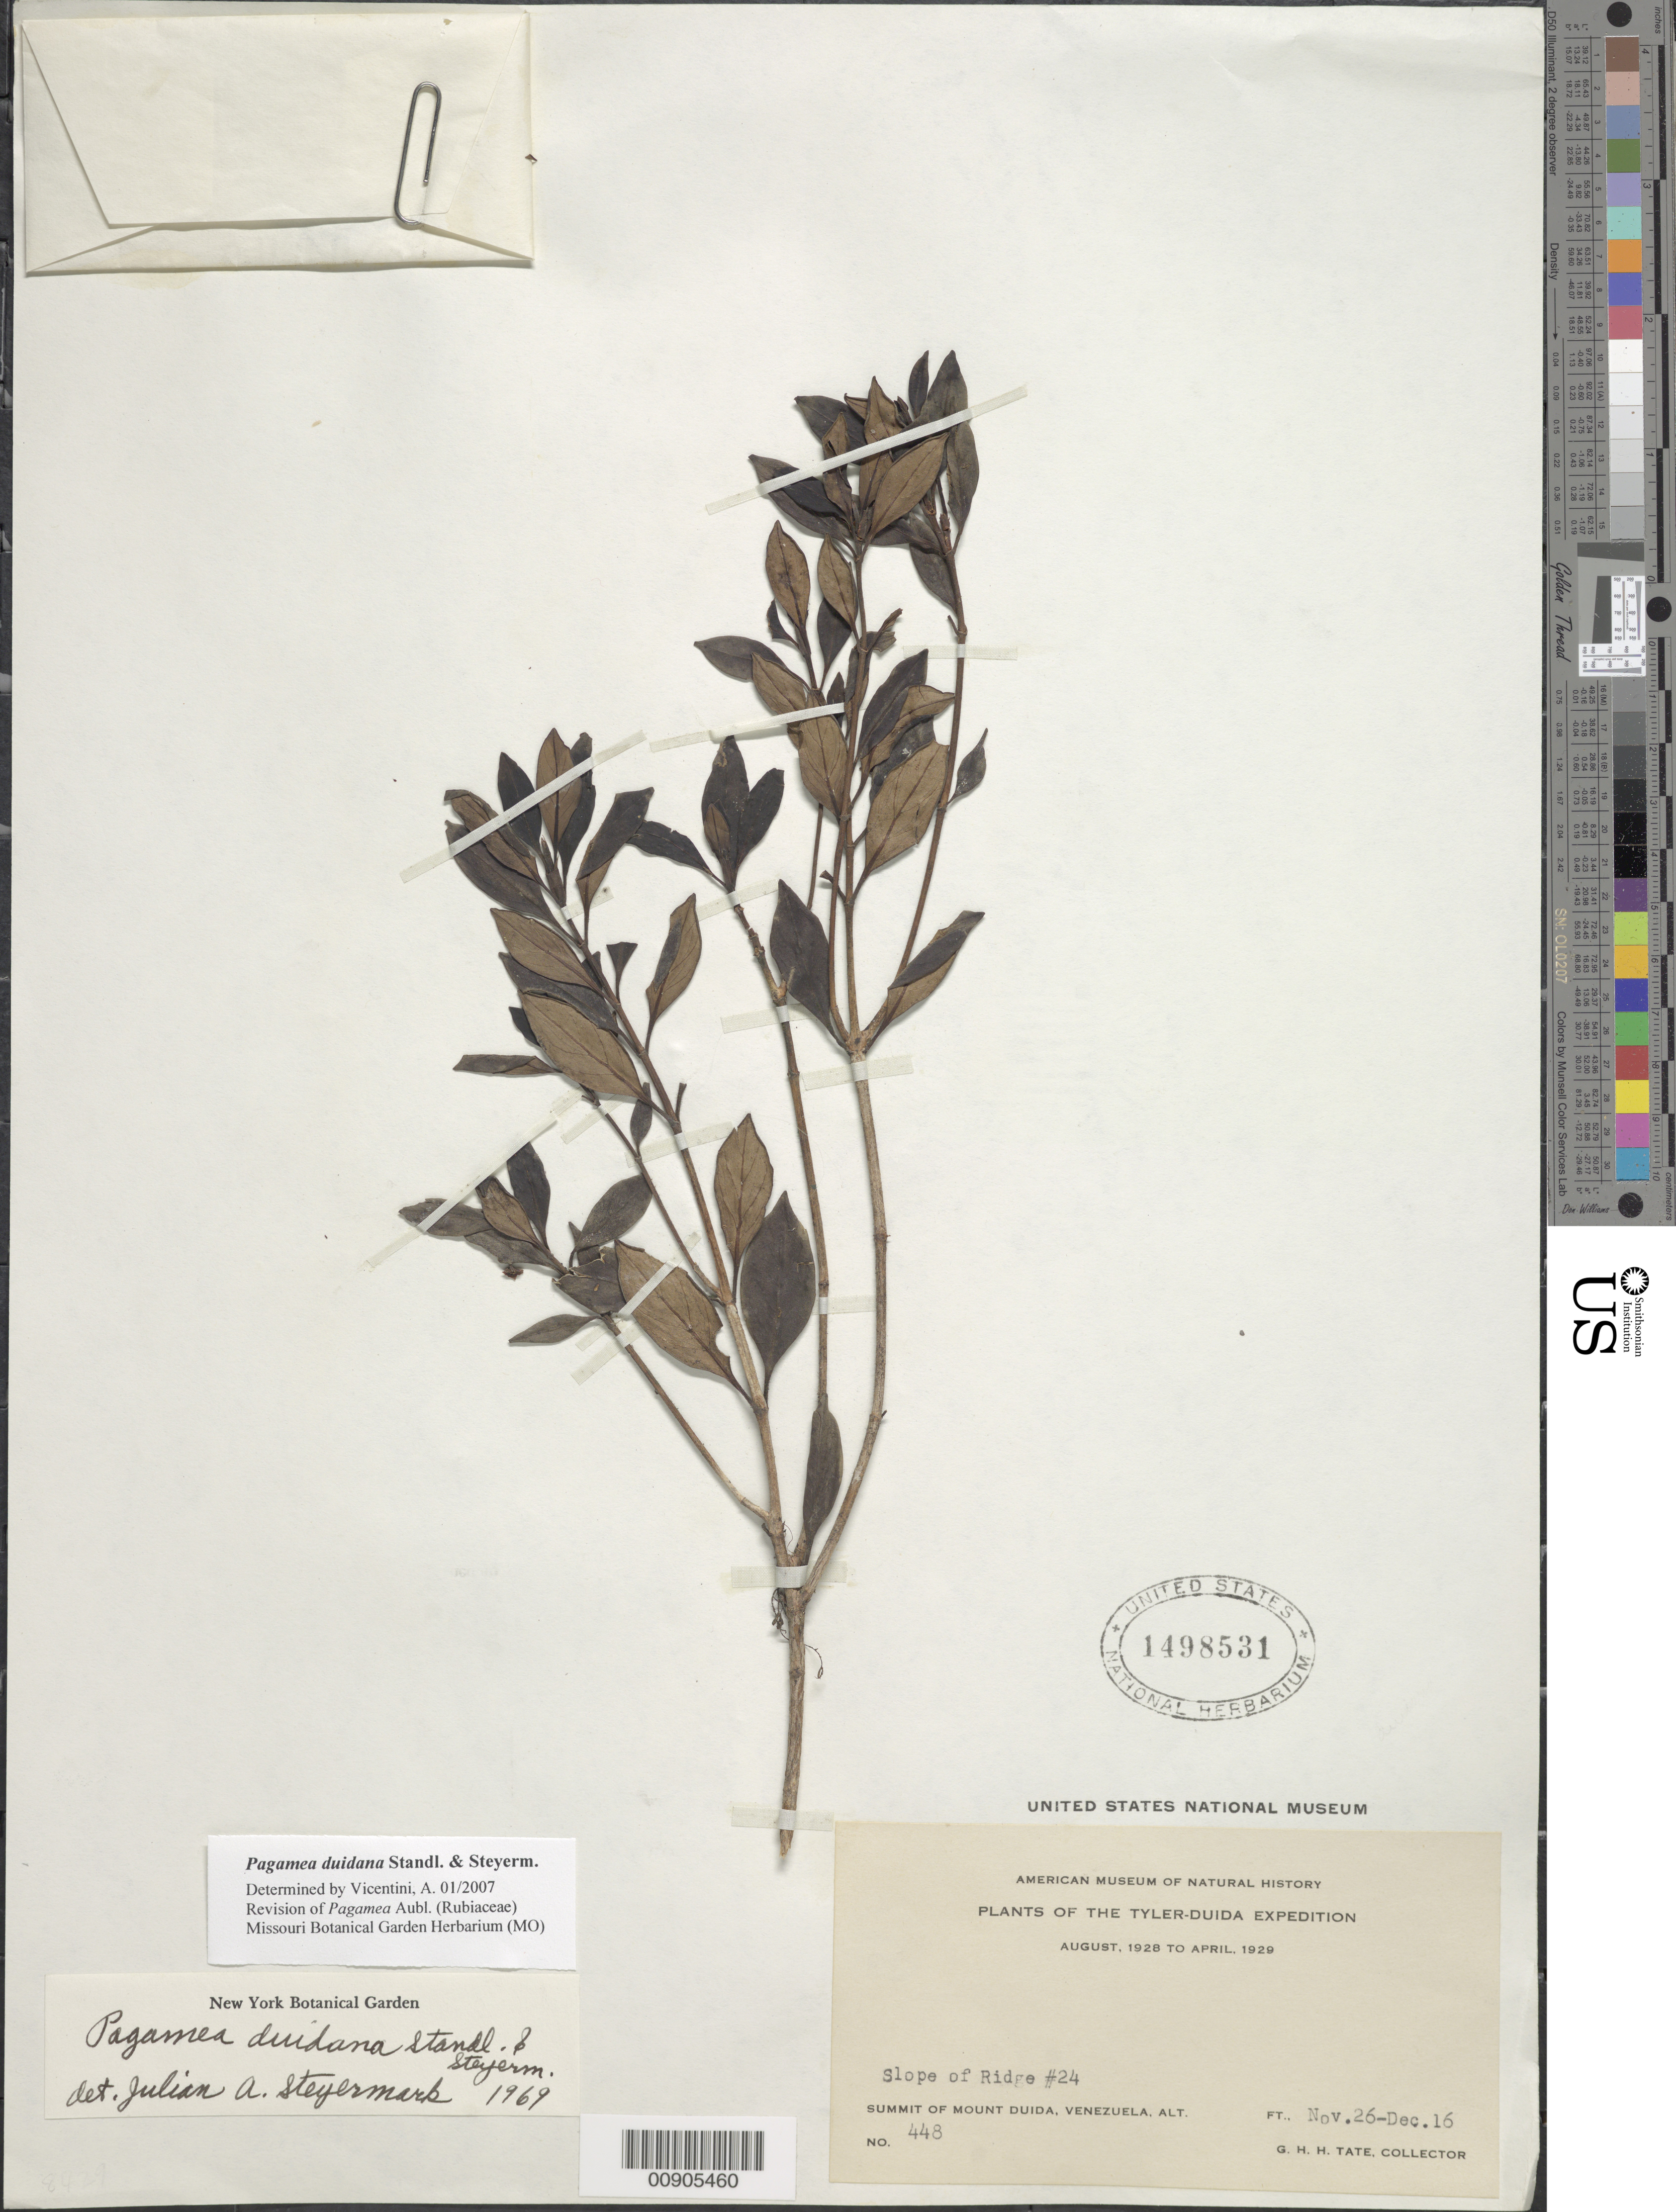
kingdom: Plantae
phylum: Tracheophyta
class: Magnoliopsida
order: Gentianales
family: Rubiaceae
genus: Pagamea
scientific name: Pagamea duidana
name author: Standl. & Steyerm.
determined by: Vicentini, A.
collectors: G. H. H.Tate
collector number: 448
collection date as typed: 26-Nov-28 to 16-Dec-28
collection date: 1928-11-26/1928-12-16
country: Venezuela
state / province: Amazonas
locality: Mount Duida, summit; slope of Ridge #24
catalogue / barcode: US 1498531